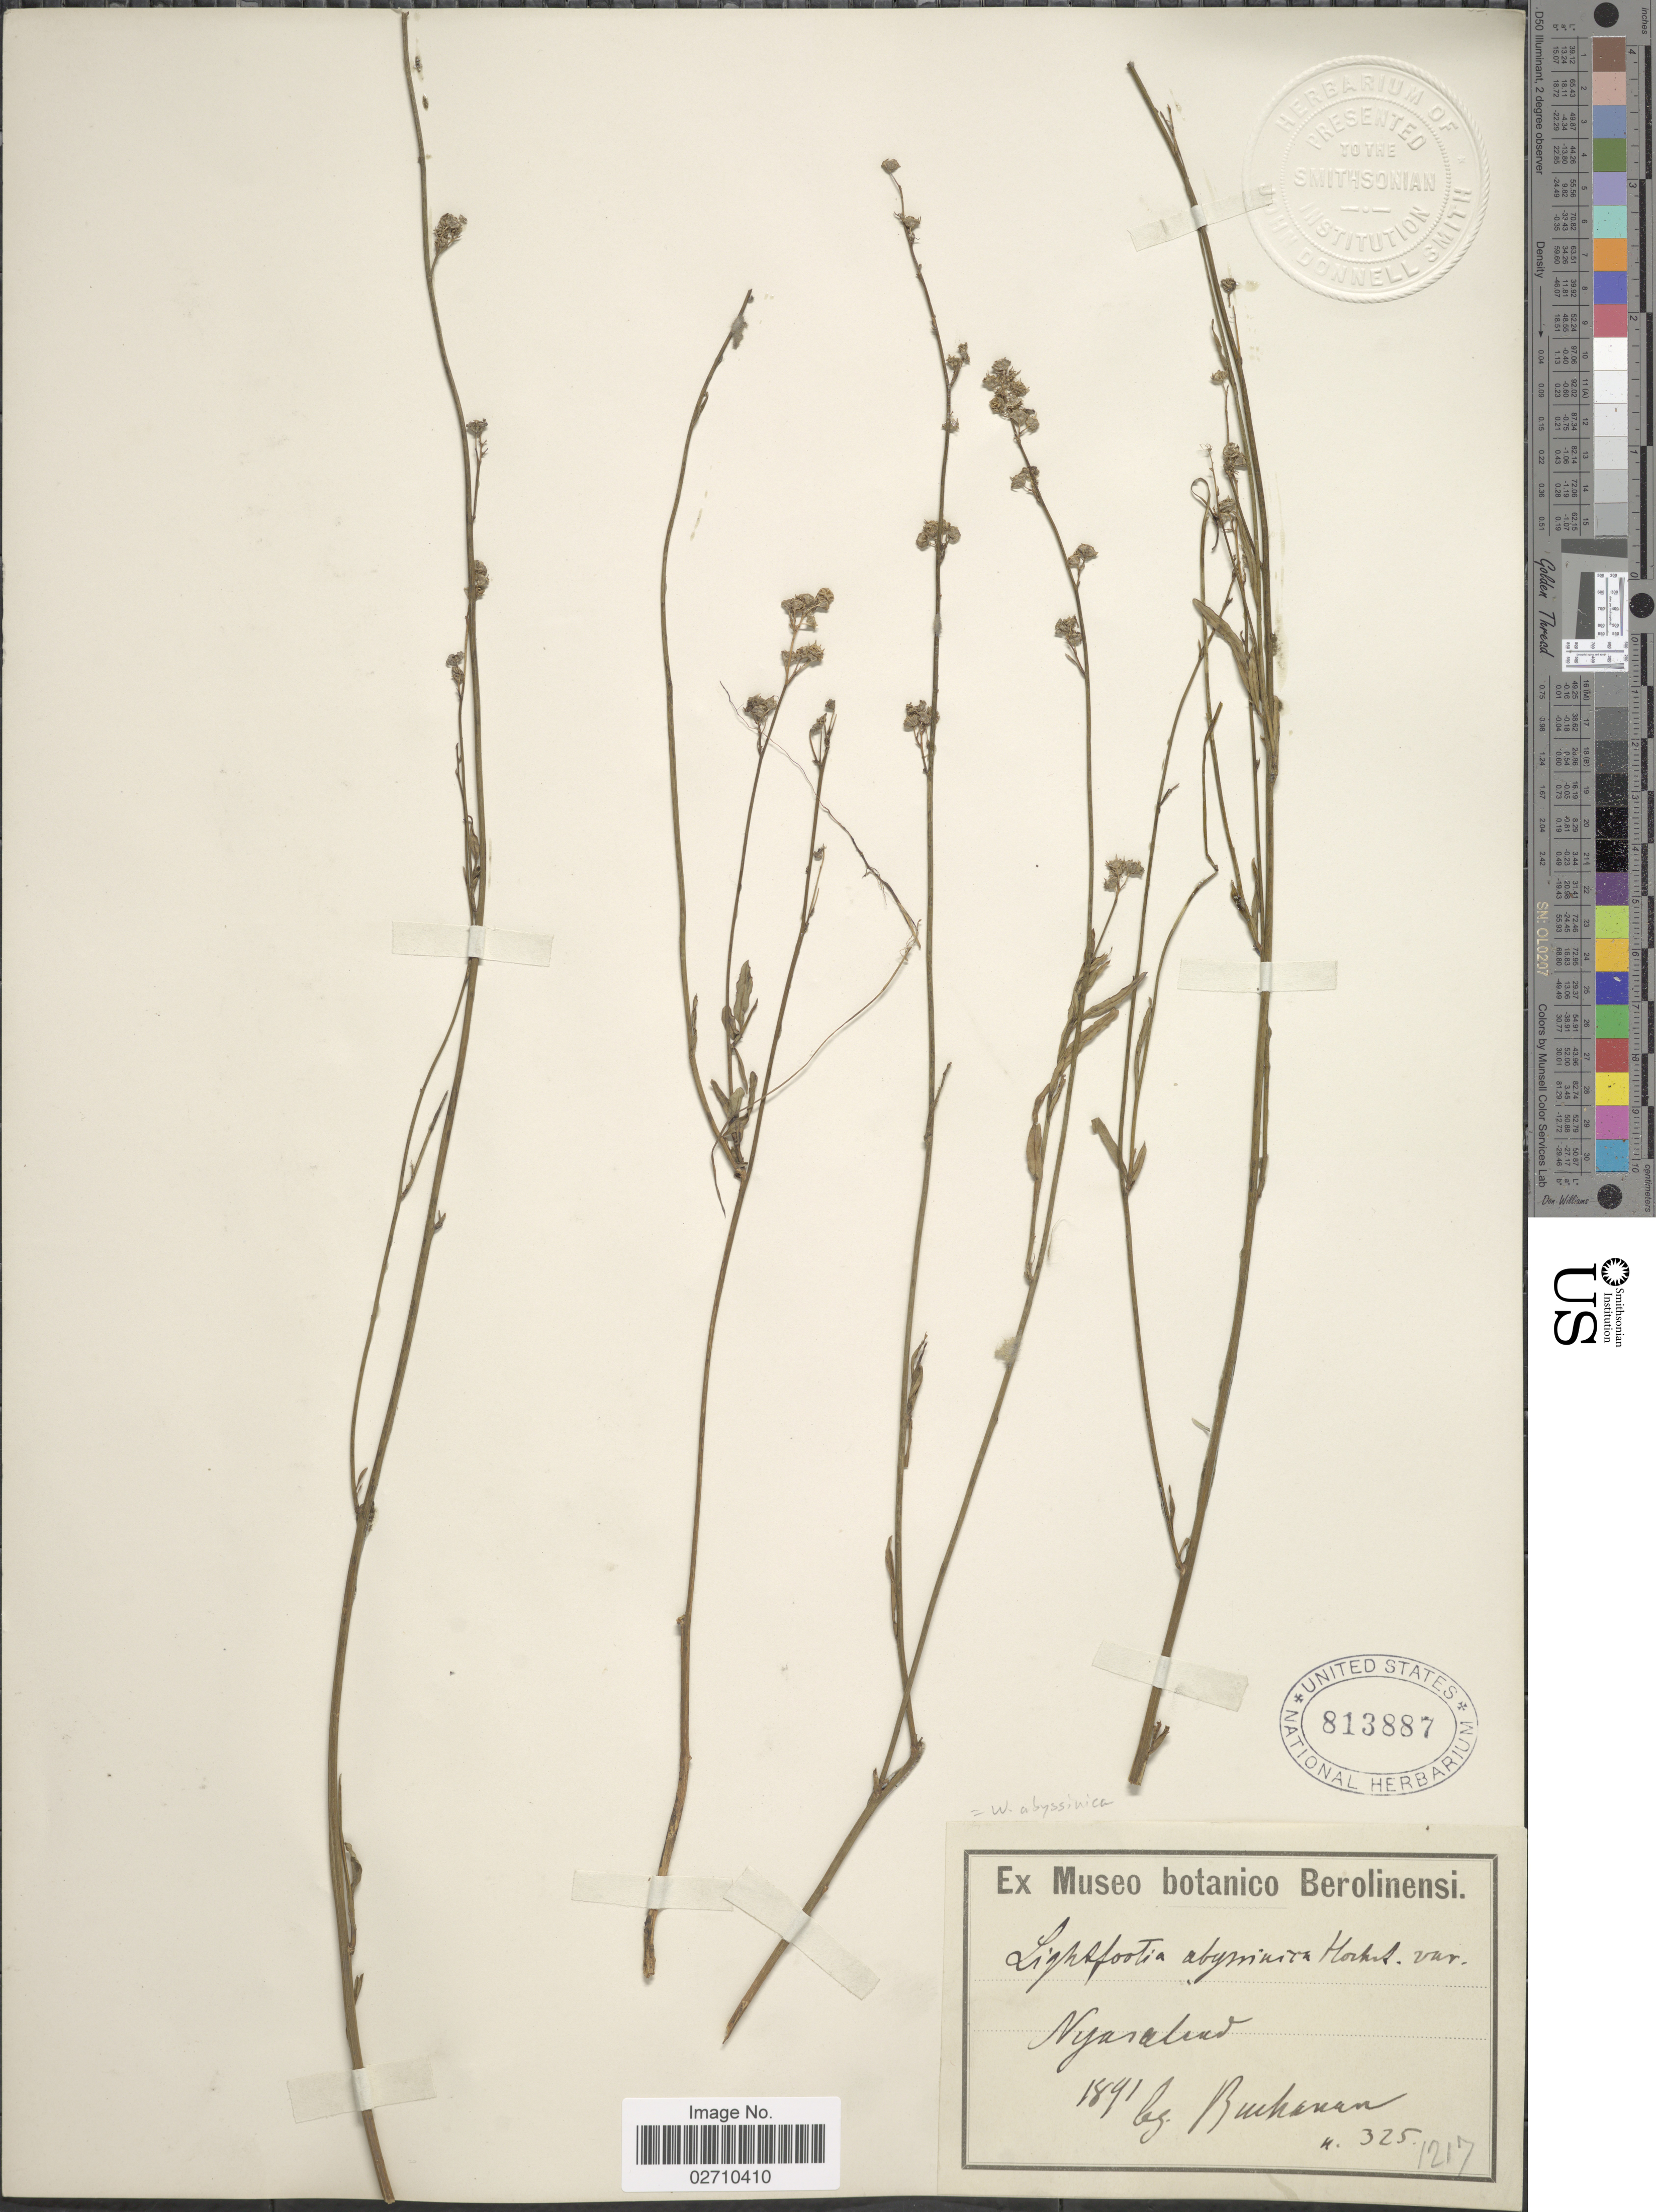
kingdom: Plantae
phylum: Tracheophyta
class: Magnoliopsida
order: Asterales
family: Campanulaceae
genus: Wahlenbergia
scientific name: Wahlenbergia abyssinica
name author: (Hochst. ex A. Rich.) Thulin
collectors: -. Buchanan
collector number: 325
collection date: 1891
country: Malawi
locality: Nyasaland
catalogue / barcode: US 813887